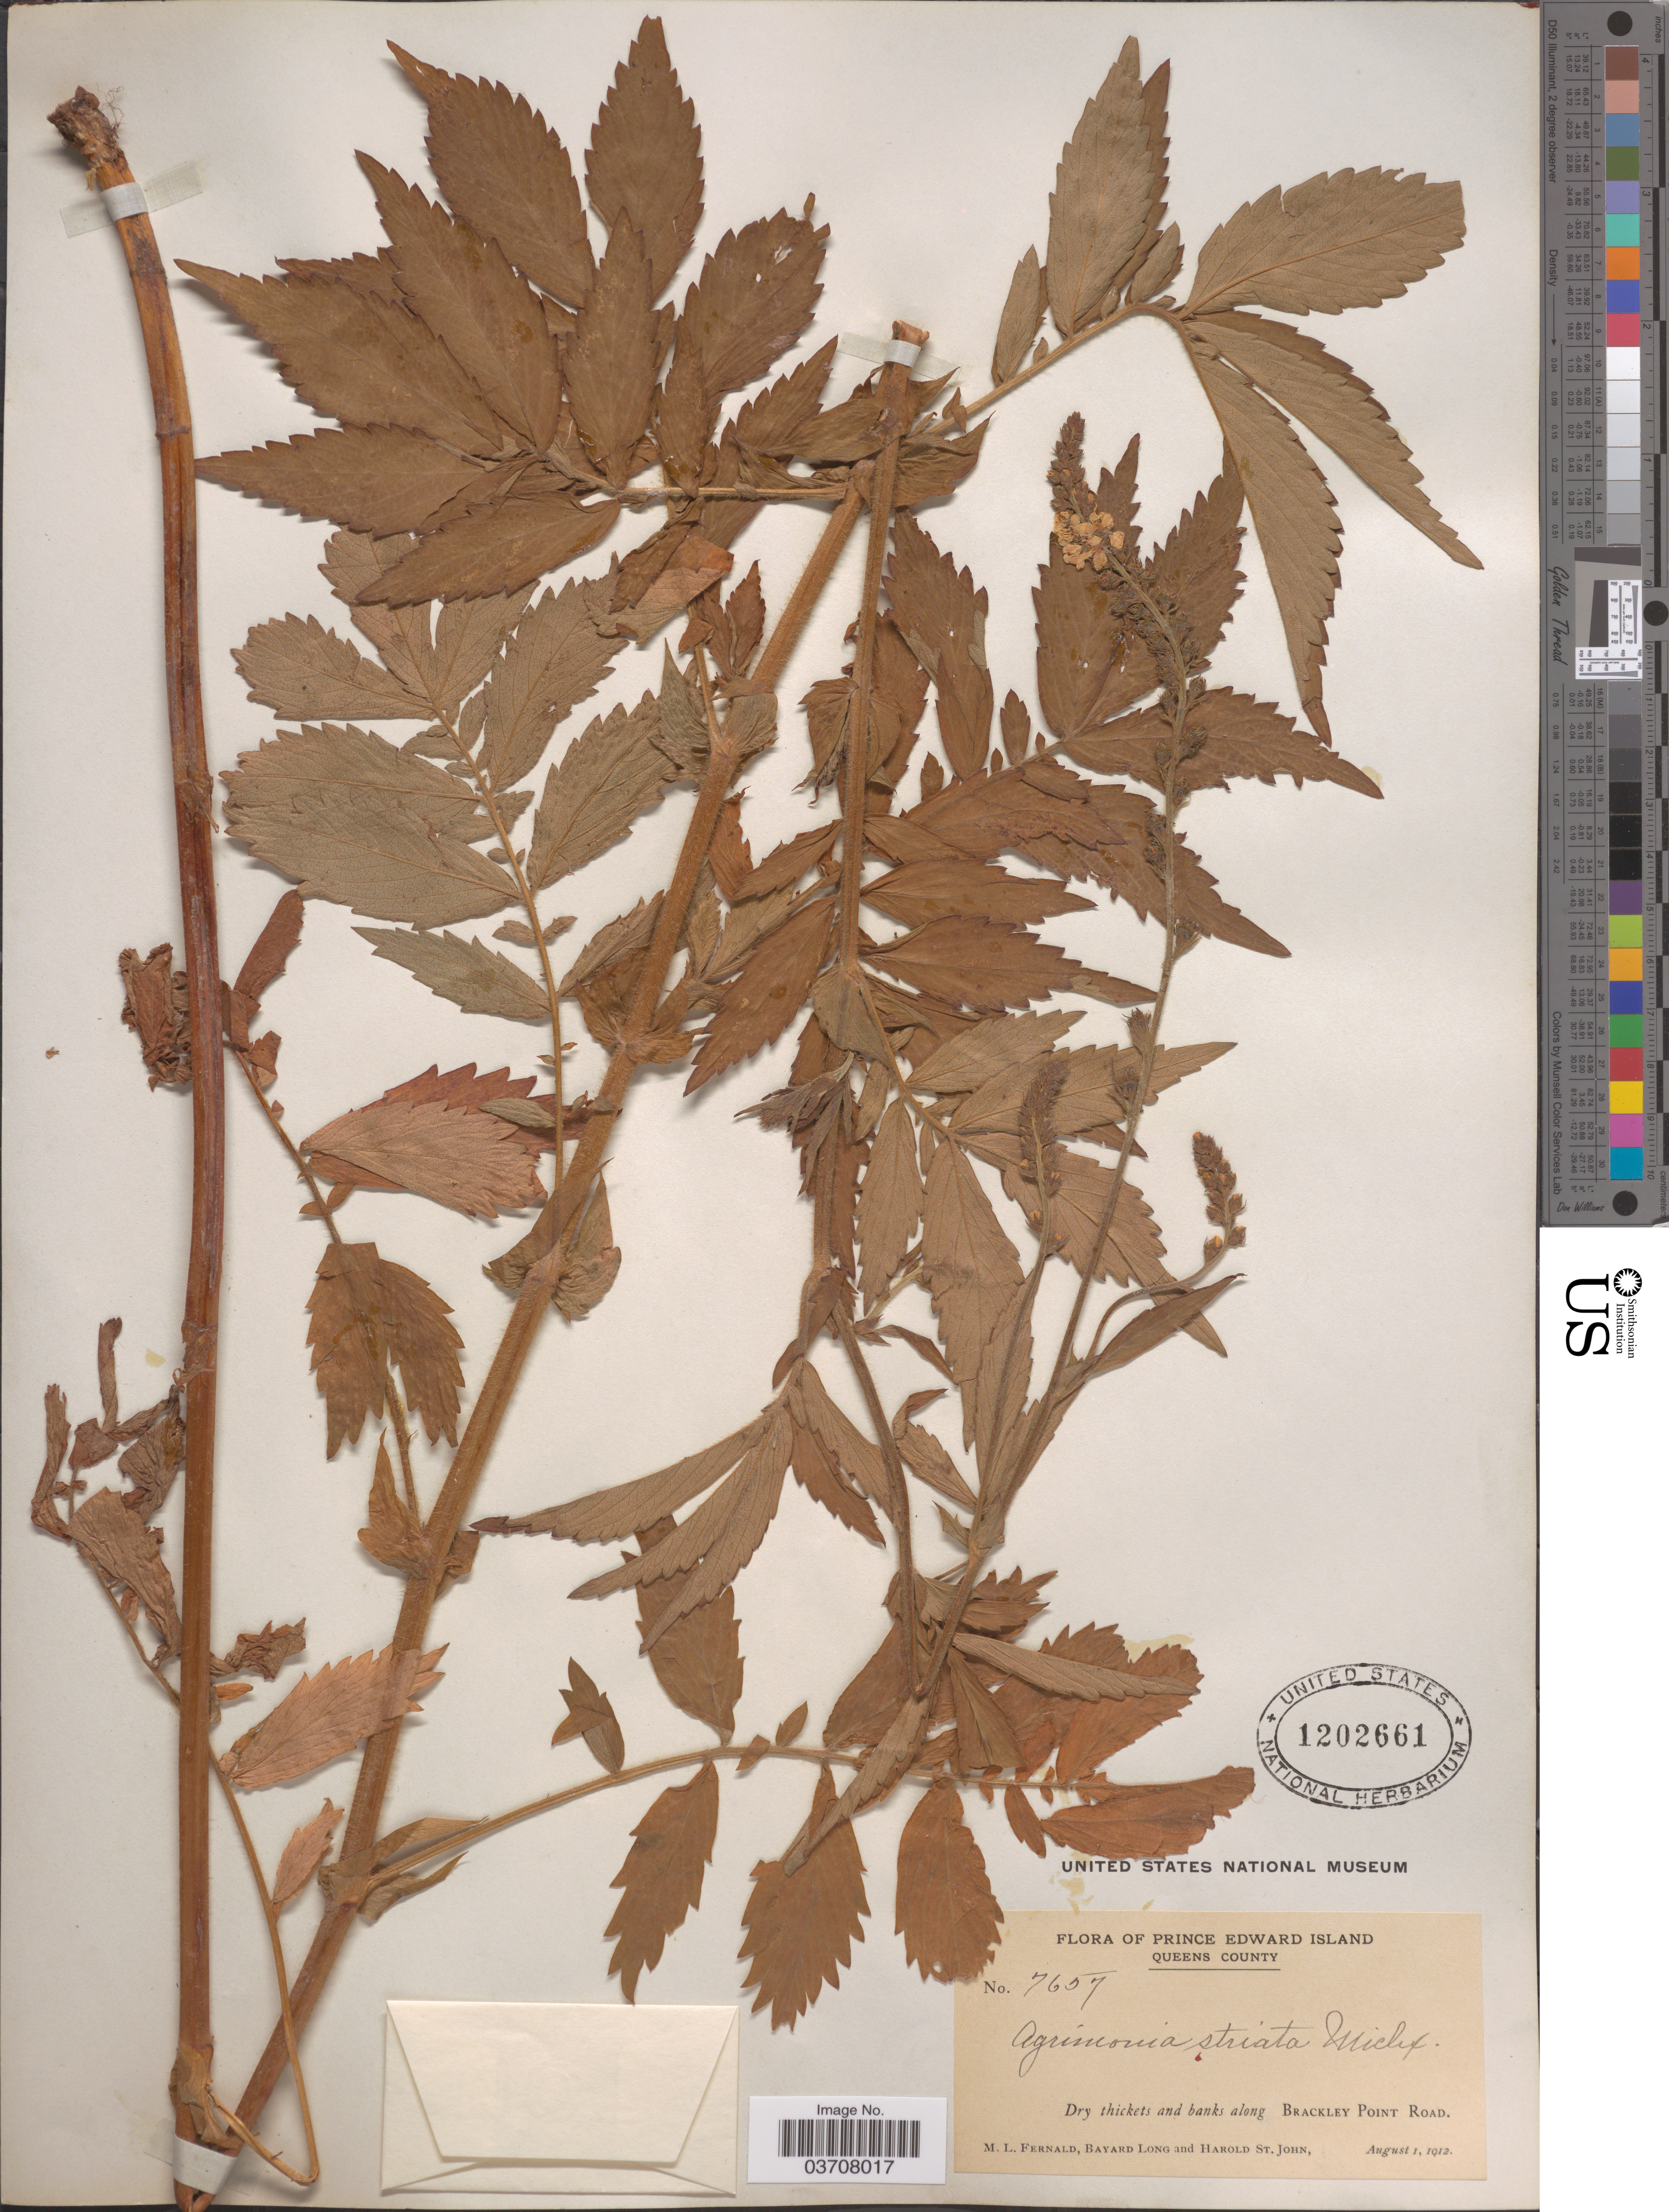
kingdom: Plantae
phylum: Tracheophyta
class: Magnoliopsida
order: Rosales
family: Rosaceae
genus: Agrimonia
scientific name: Agrimonia striata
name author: Michx.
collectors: M. L. Fernald, B. Long & H. St. John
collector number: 7657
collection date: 1912-08-01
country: Canada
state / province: Prince Edward Island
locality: Queens County. Along Brackley Point Road.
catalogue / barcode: US 1202661